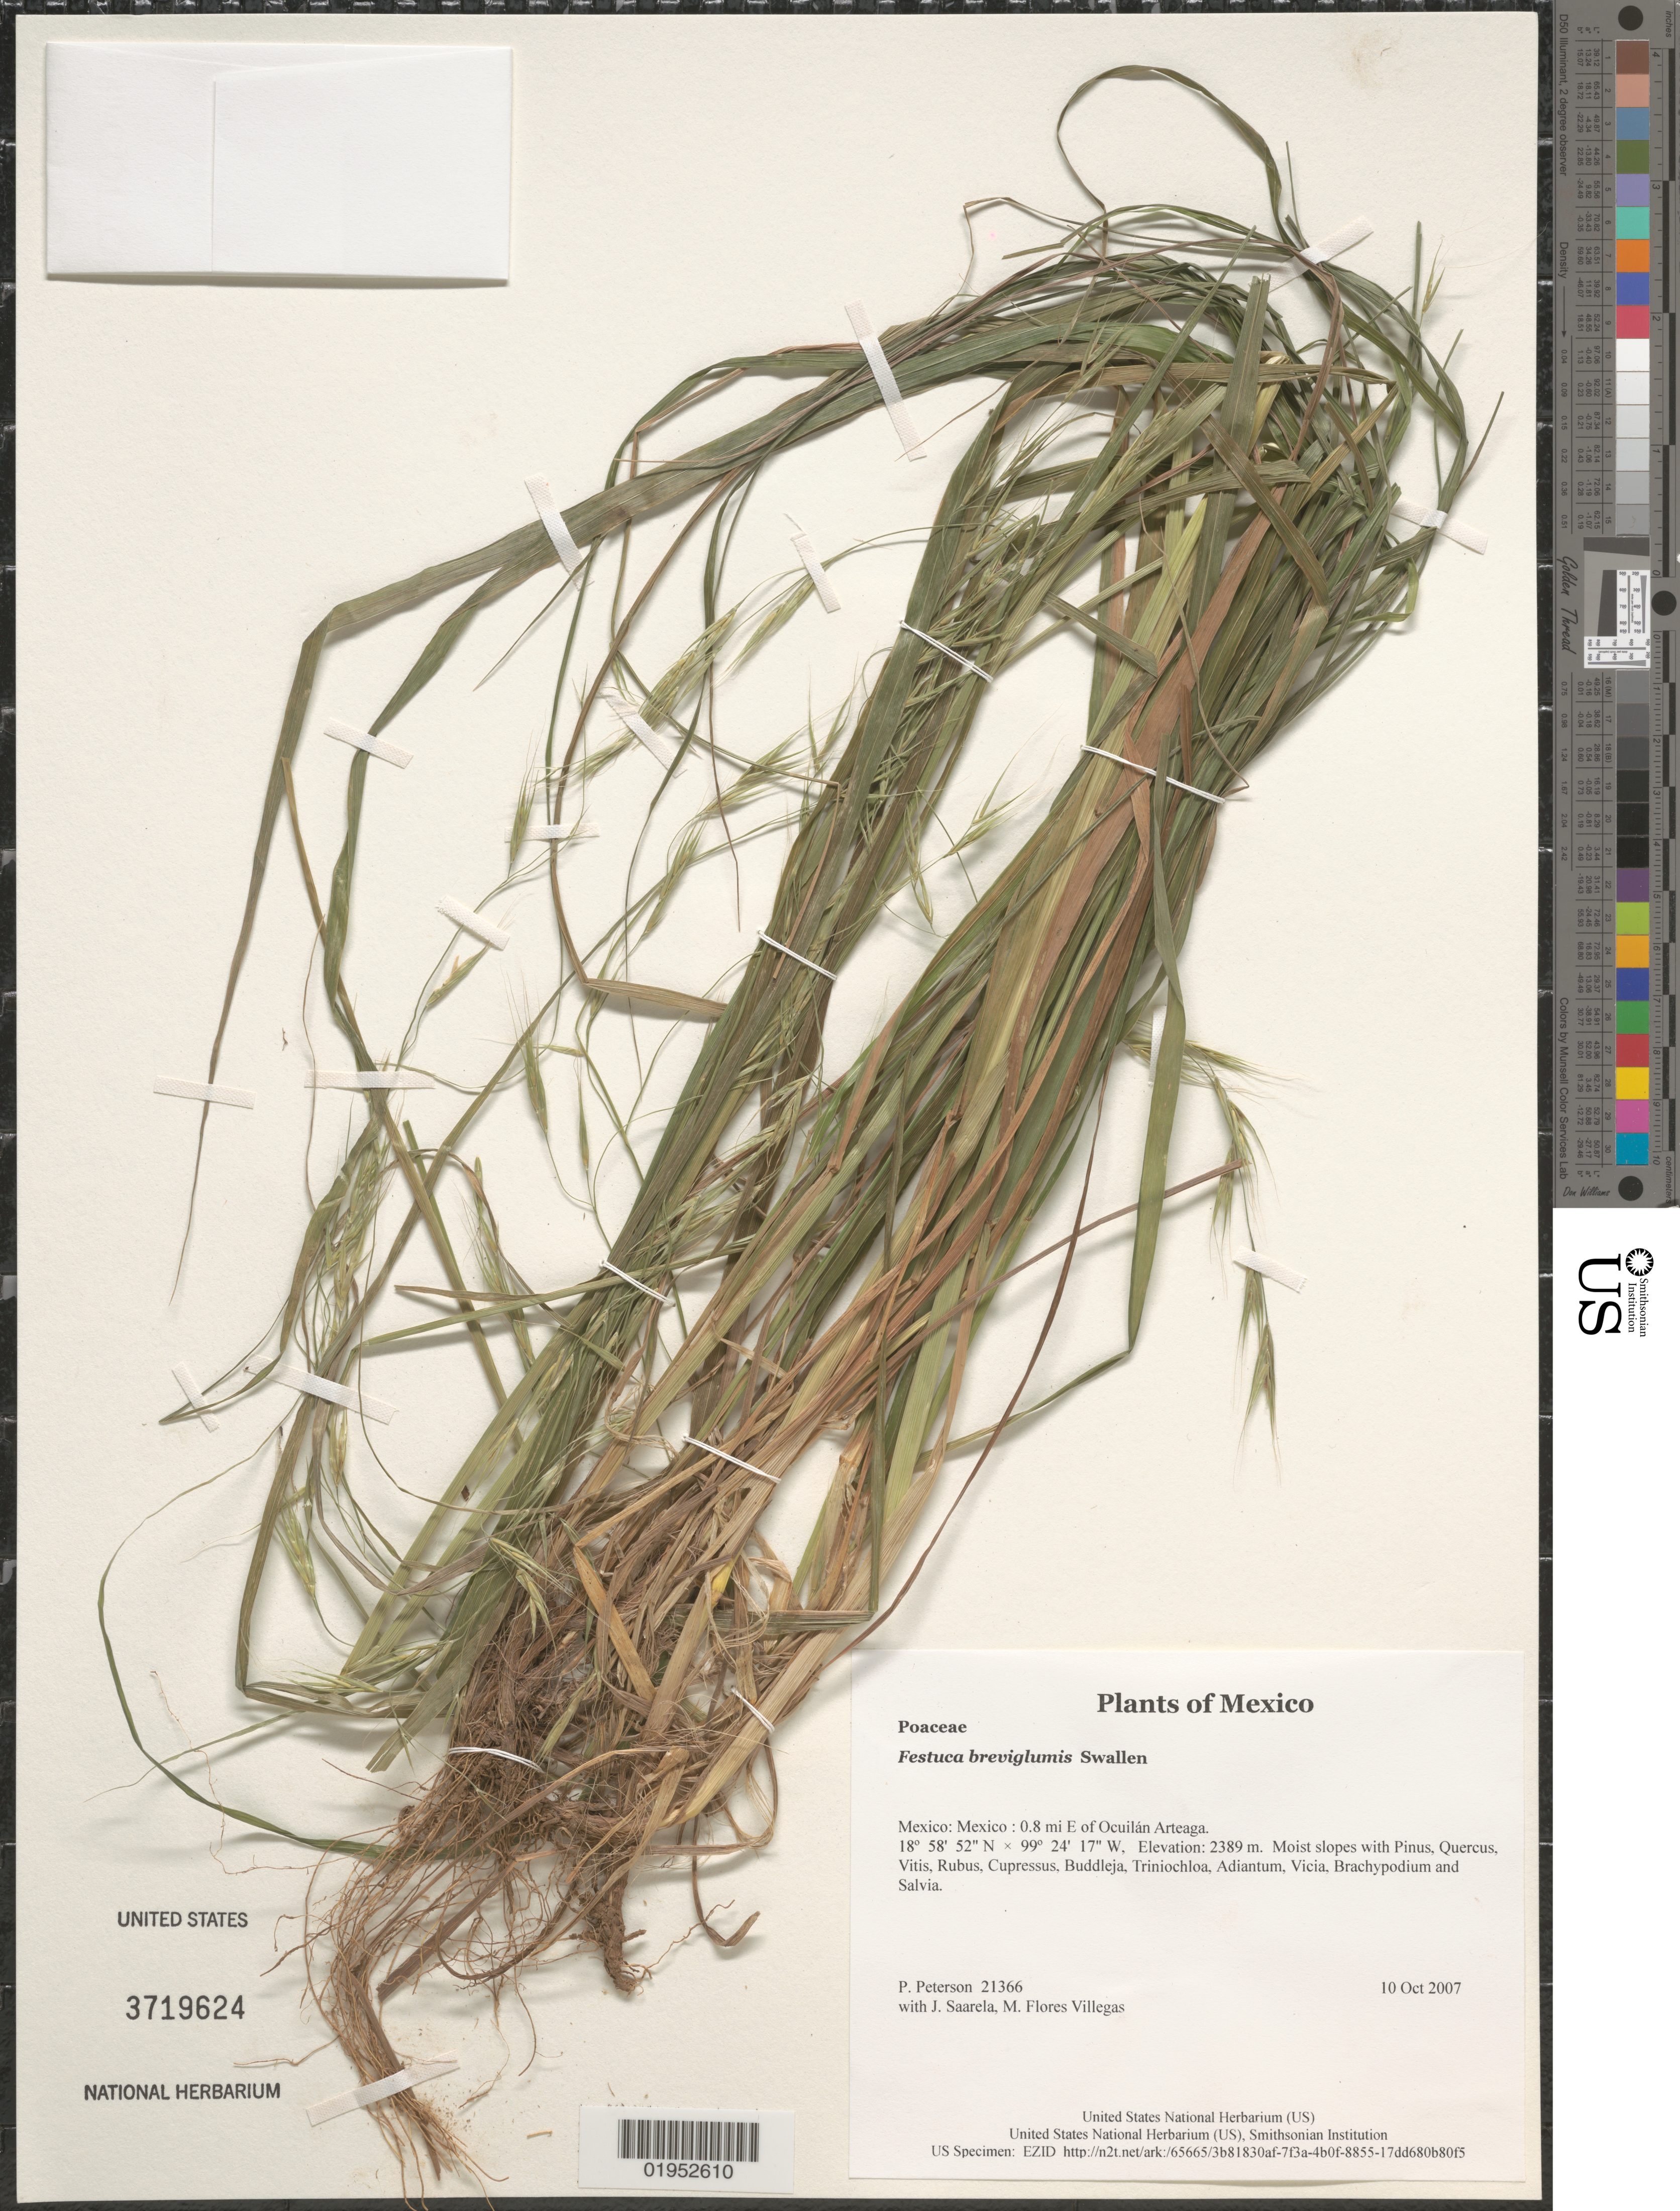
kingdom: Plantae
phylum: Tracheophyta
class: Liliopsida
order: Poales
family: Poaceae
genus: Festuca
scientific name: Festuca breviglumis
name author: Swallen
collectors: P. M. Peterson, J. Saarela & M. Flores Villegas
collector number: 21366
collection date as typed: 10 Oct 2007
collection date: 2007-10-10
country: Mexico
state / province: México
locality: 0.8 mi E of Ocuilán Arteaga.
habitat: Moist slopes with Pinus, Quercus, Vitis, Rubus, Cupressus, Buddleja, Triniochloa, Adiantum, Vicia, Brachypodium and Salvia.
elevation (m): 2389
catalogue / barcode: US 3719624